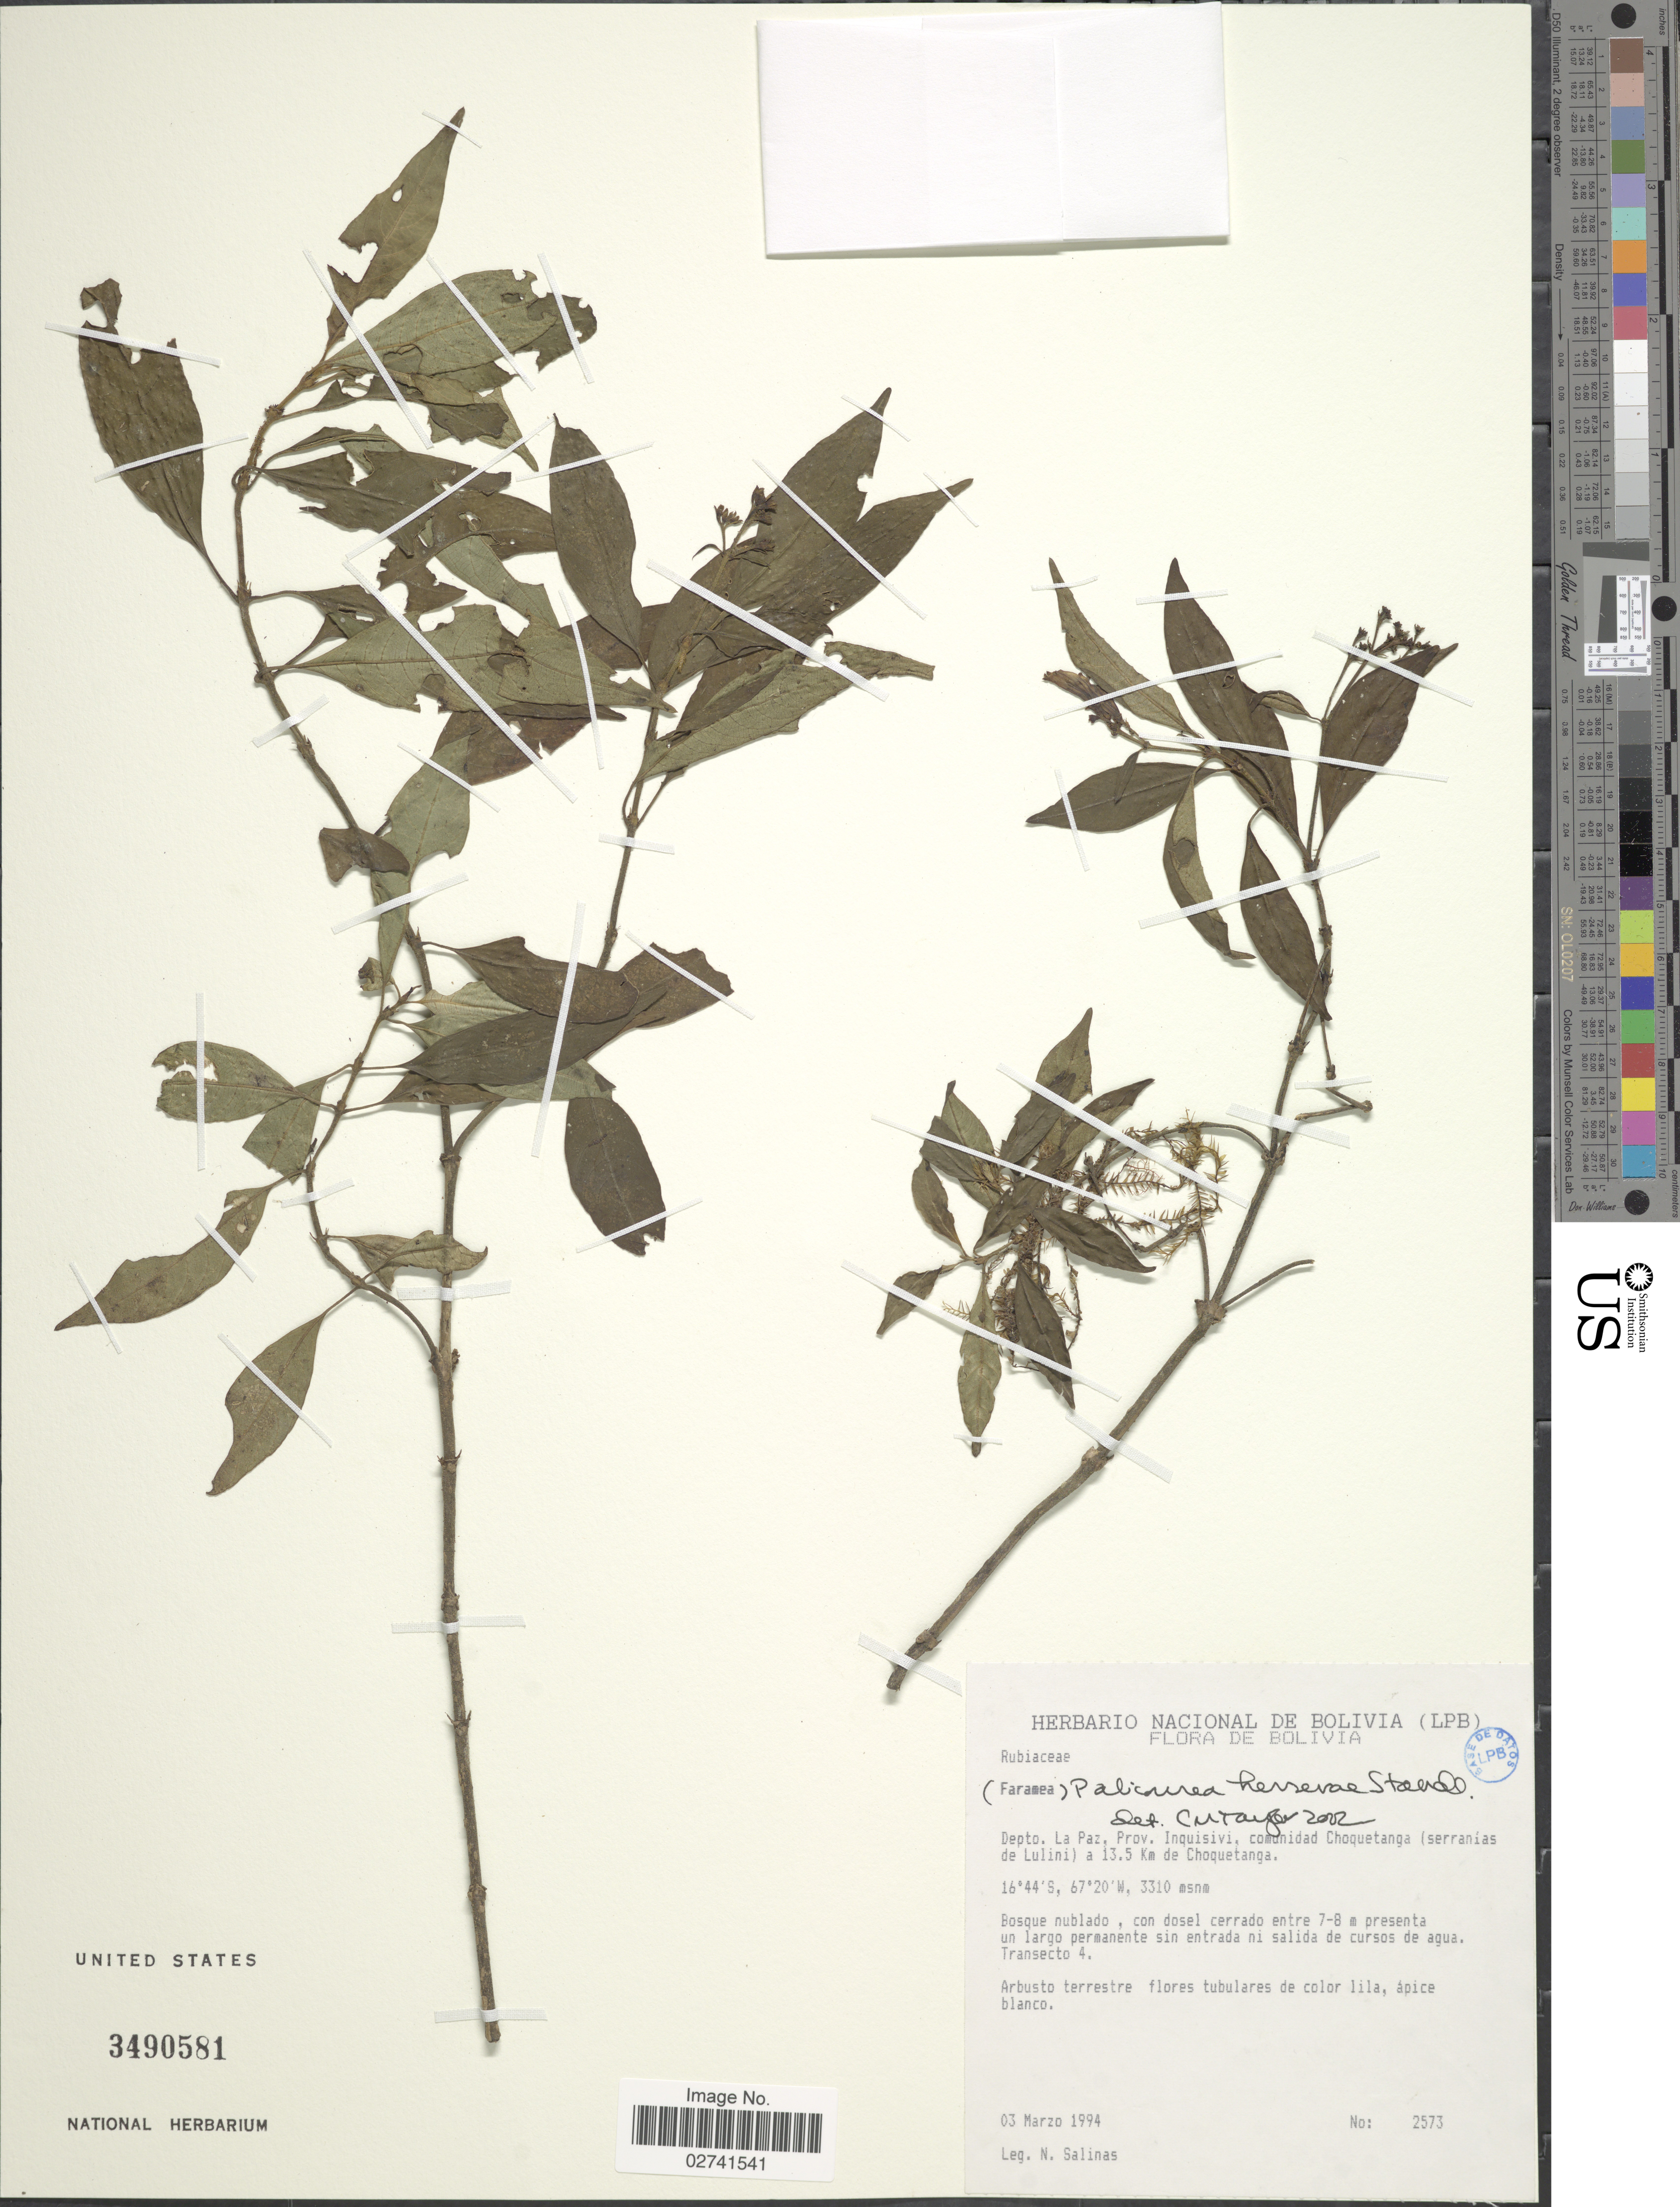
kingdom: Plantae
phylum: Tracheophyta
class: Magnoliopsida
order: Gentianales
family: Rubiaceae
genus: Palicourea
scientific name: Palicourea herrerae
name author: Standl.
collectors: N. Salinas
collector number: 2573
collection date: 1994-03-03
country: Bolivia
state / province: La Paz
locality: Depto. La Paz, prov. Inquisivi, comunidad Choquetanga (serranías de Lulini) a 13.5 Km de Choquetanga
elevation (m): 3310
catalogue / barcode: US 3490581